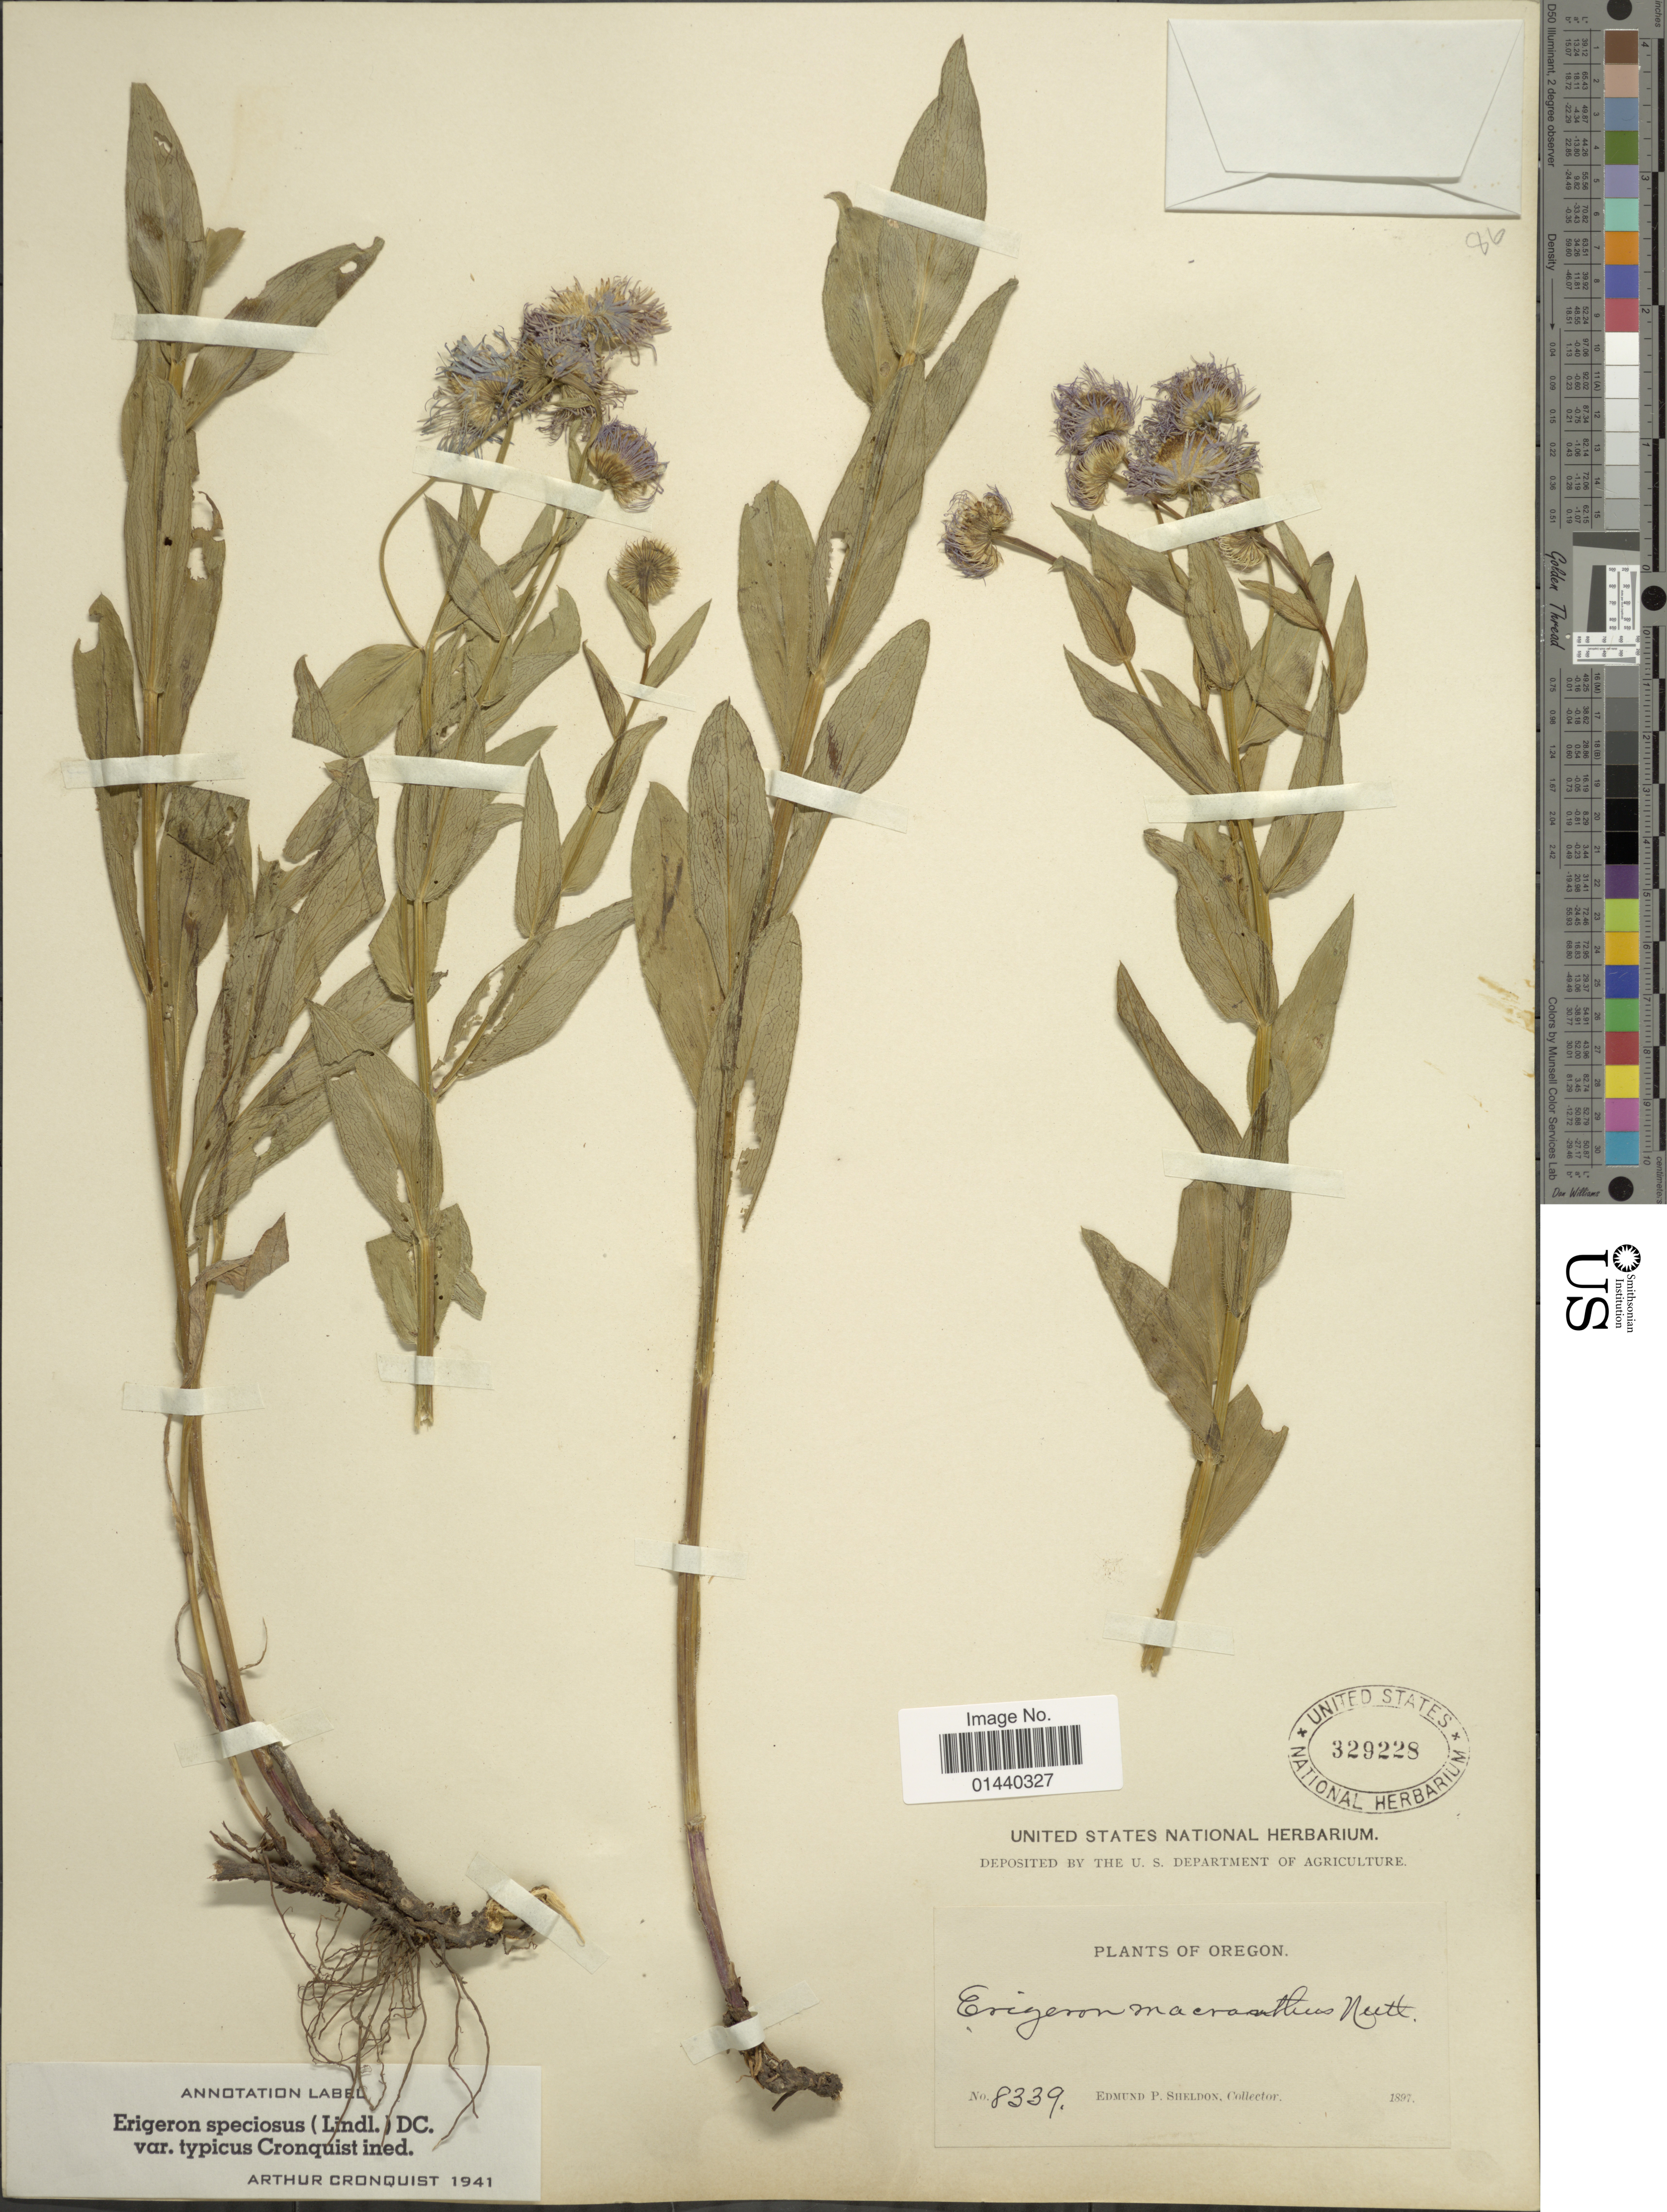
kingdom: Plantae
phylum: Tracheophyta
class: Magnoliopsida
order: Asterales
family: Asteraceae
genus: Erigeron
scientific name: Erigeron speciosus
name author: (Lindl.) DC.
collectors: E. P. Sheldon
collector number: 8339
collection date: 1897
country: United States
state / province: Oregon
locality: Oregon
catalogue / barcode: US 329228